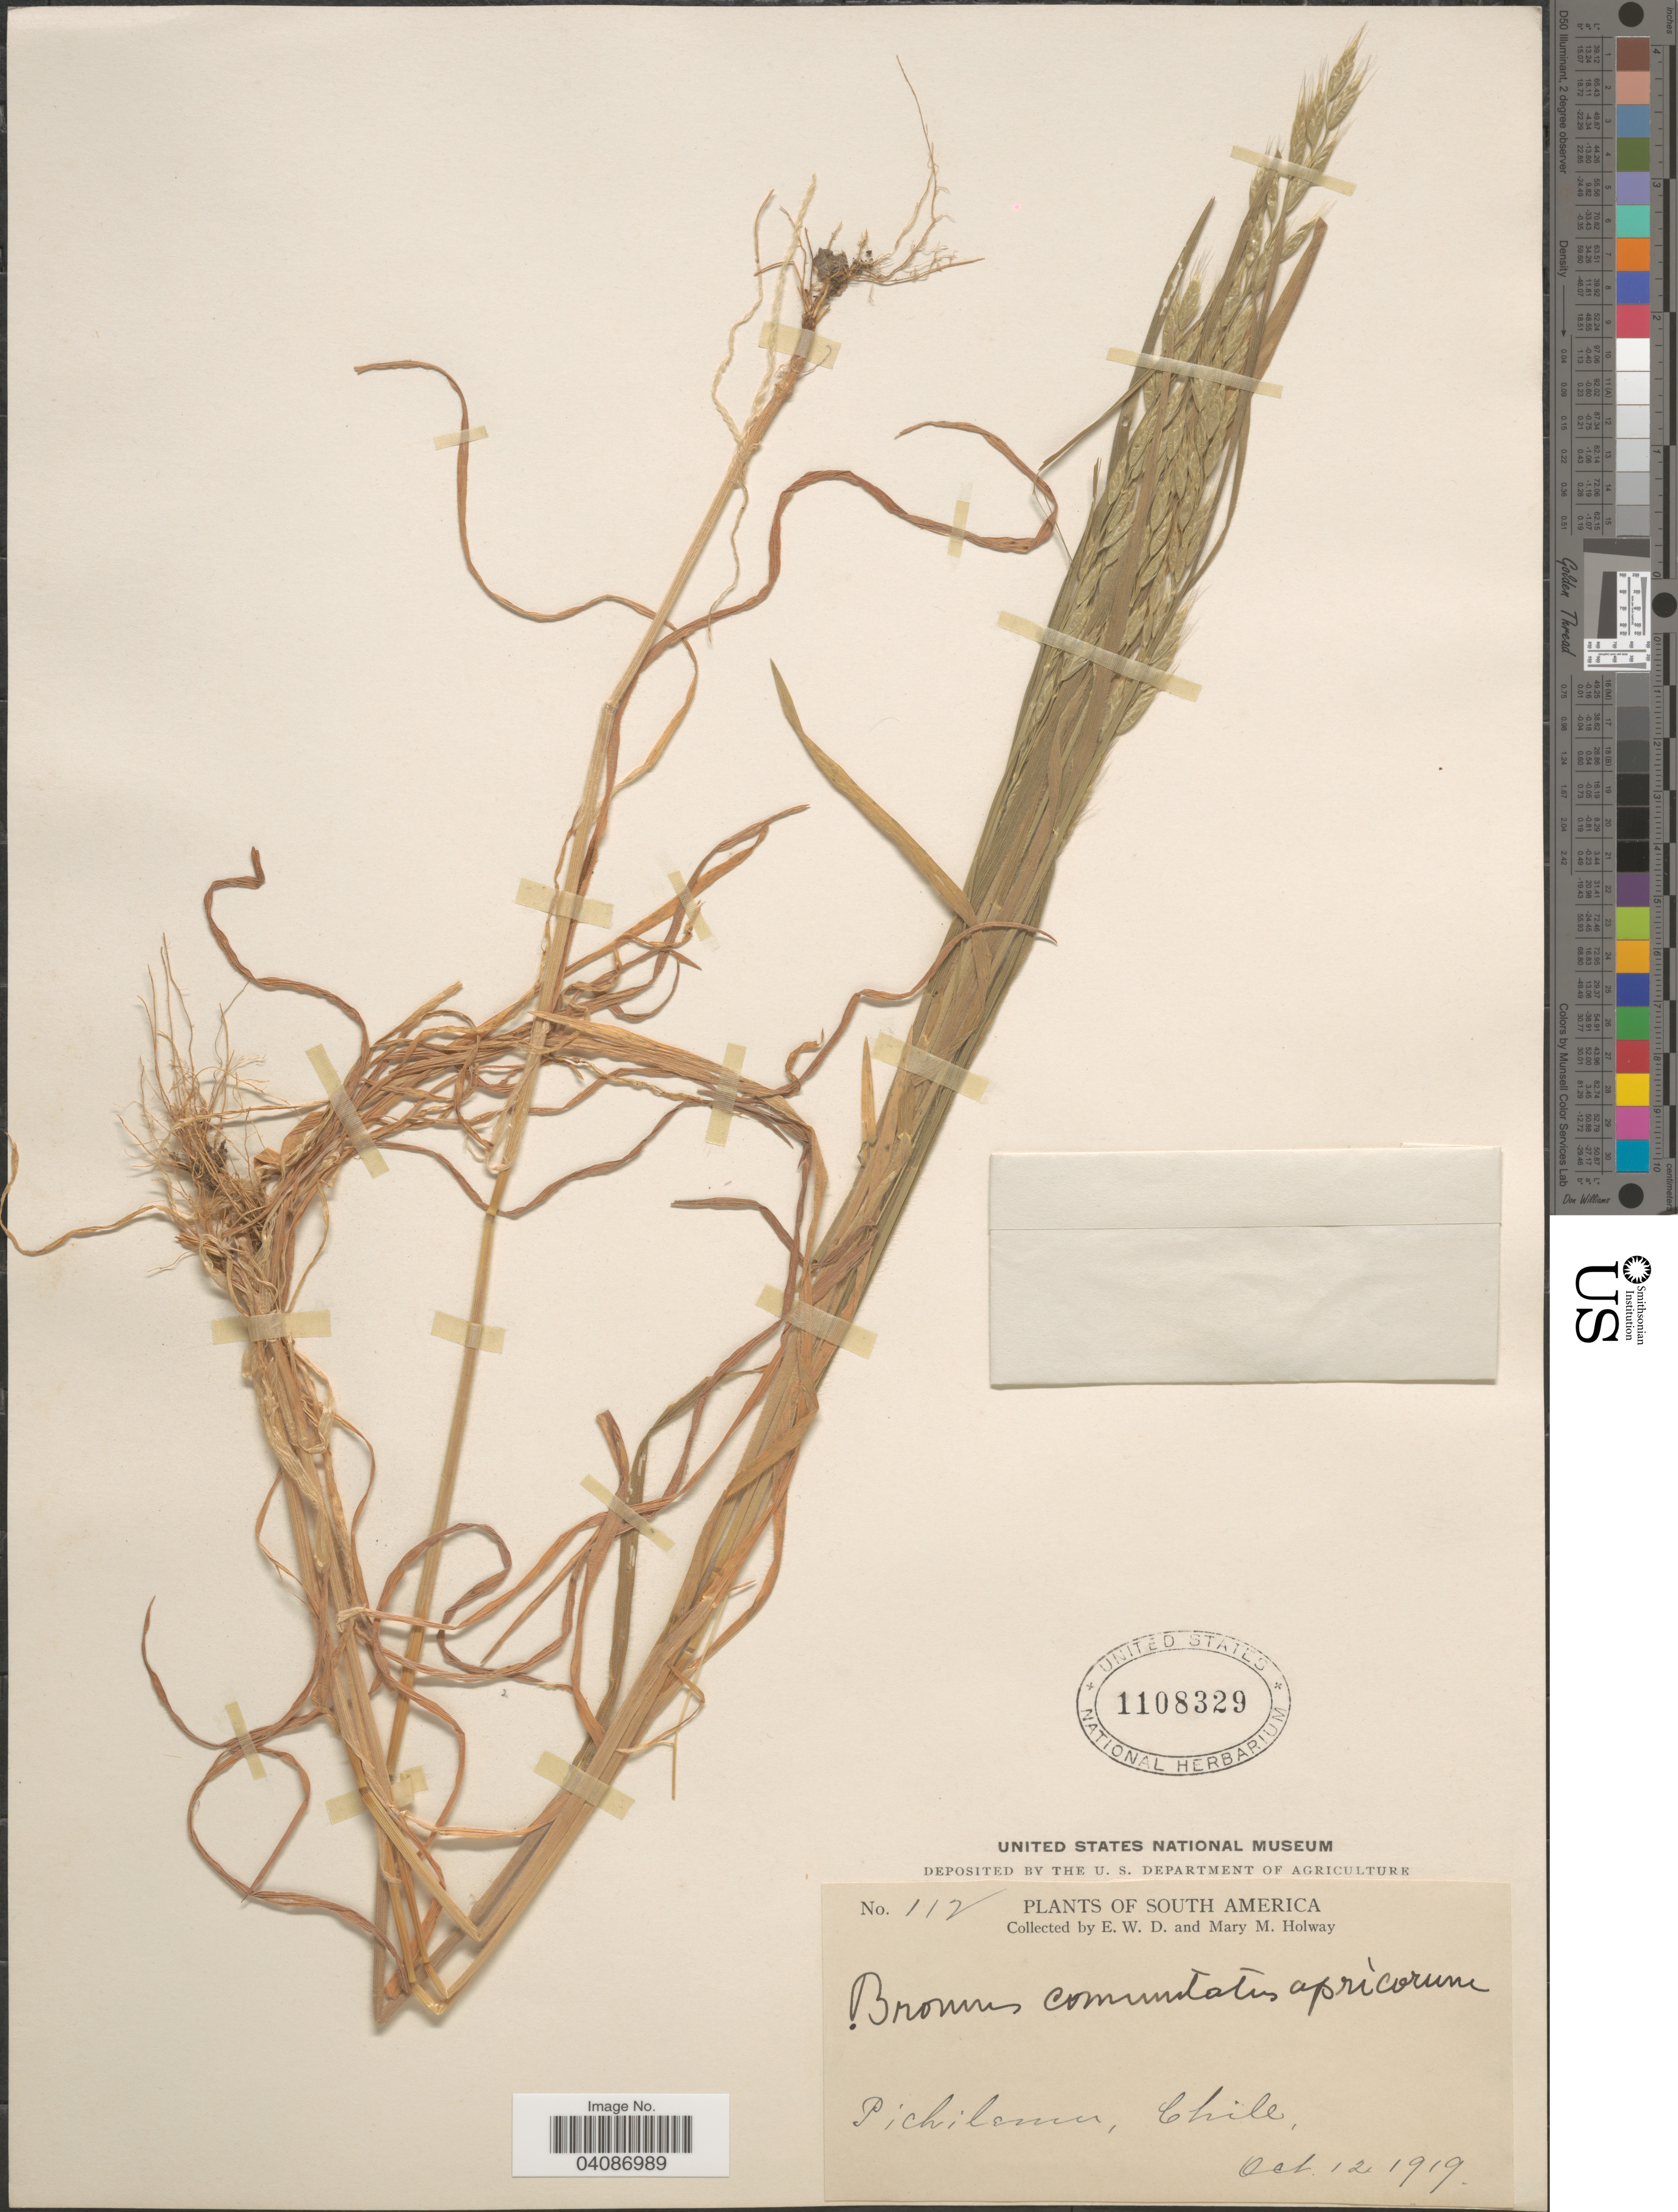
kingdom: Plantae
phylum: Tracheophyta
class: Liliopsida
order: Poales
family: Poaceae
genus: Bromus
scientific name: Bromus commutatus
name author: Schrad.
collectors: E. W. D. Holway & M. M. Holway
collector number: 112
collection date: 1919-10-12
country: Chile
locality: Pichilemu.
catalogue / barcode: US 1108329